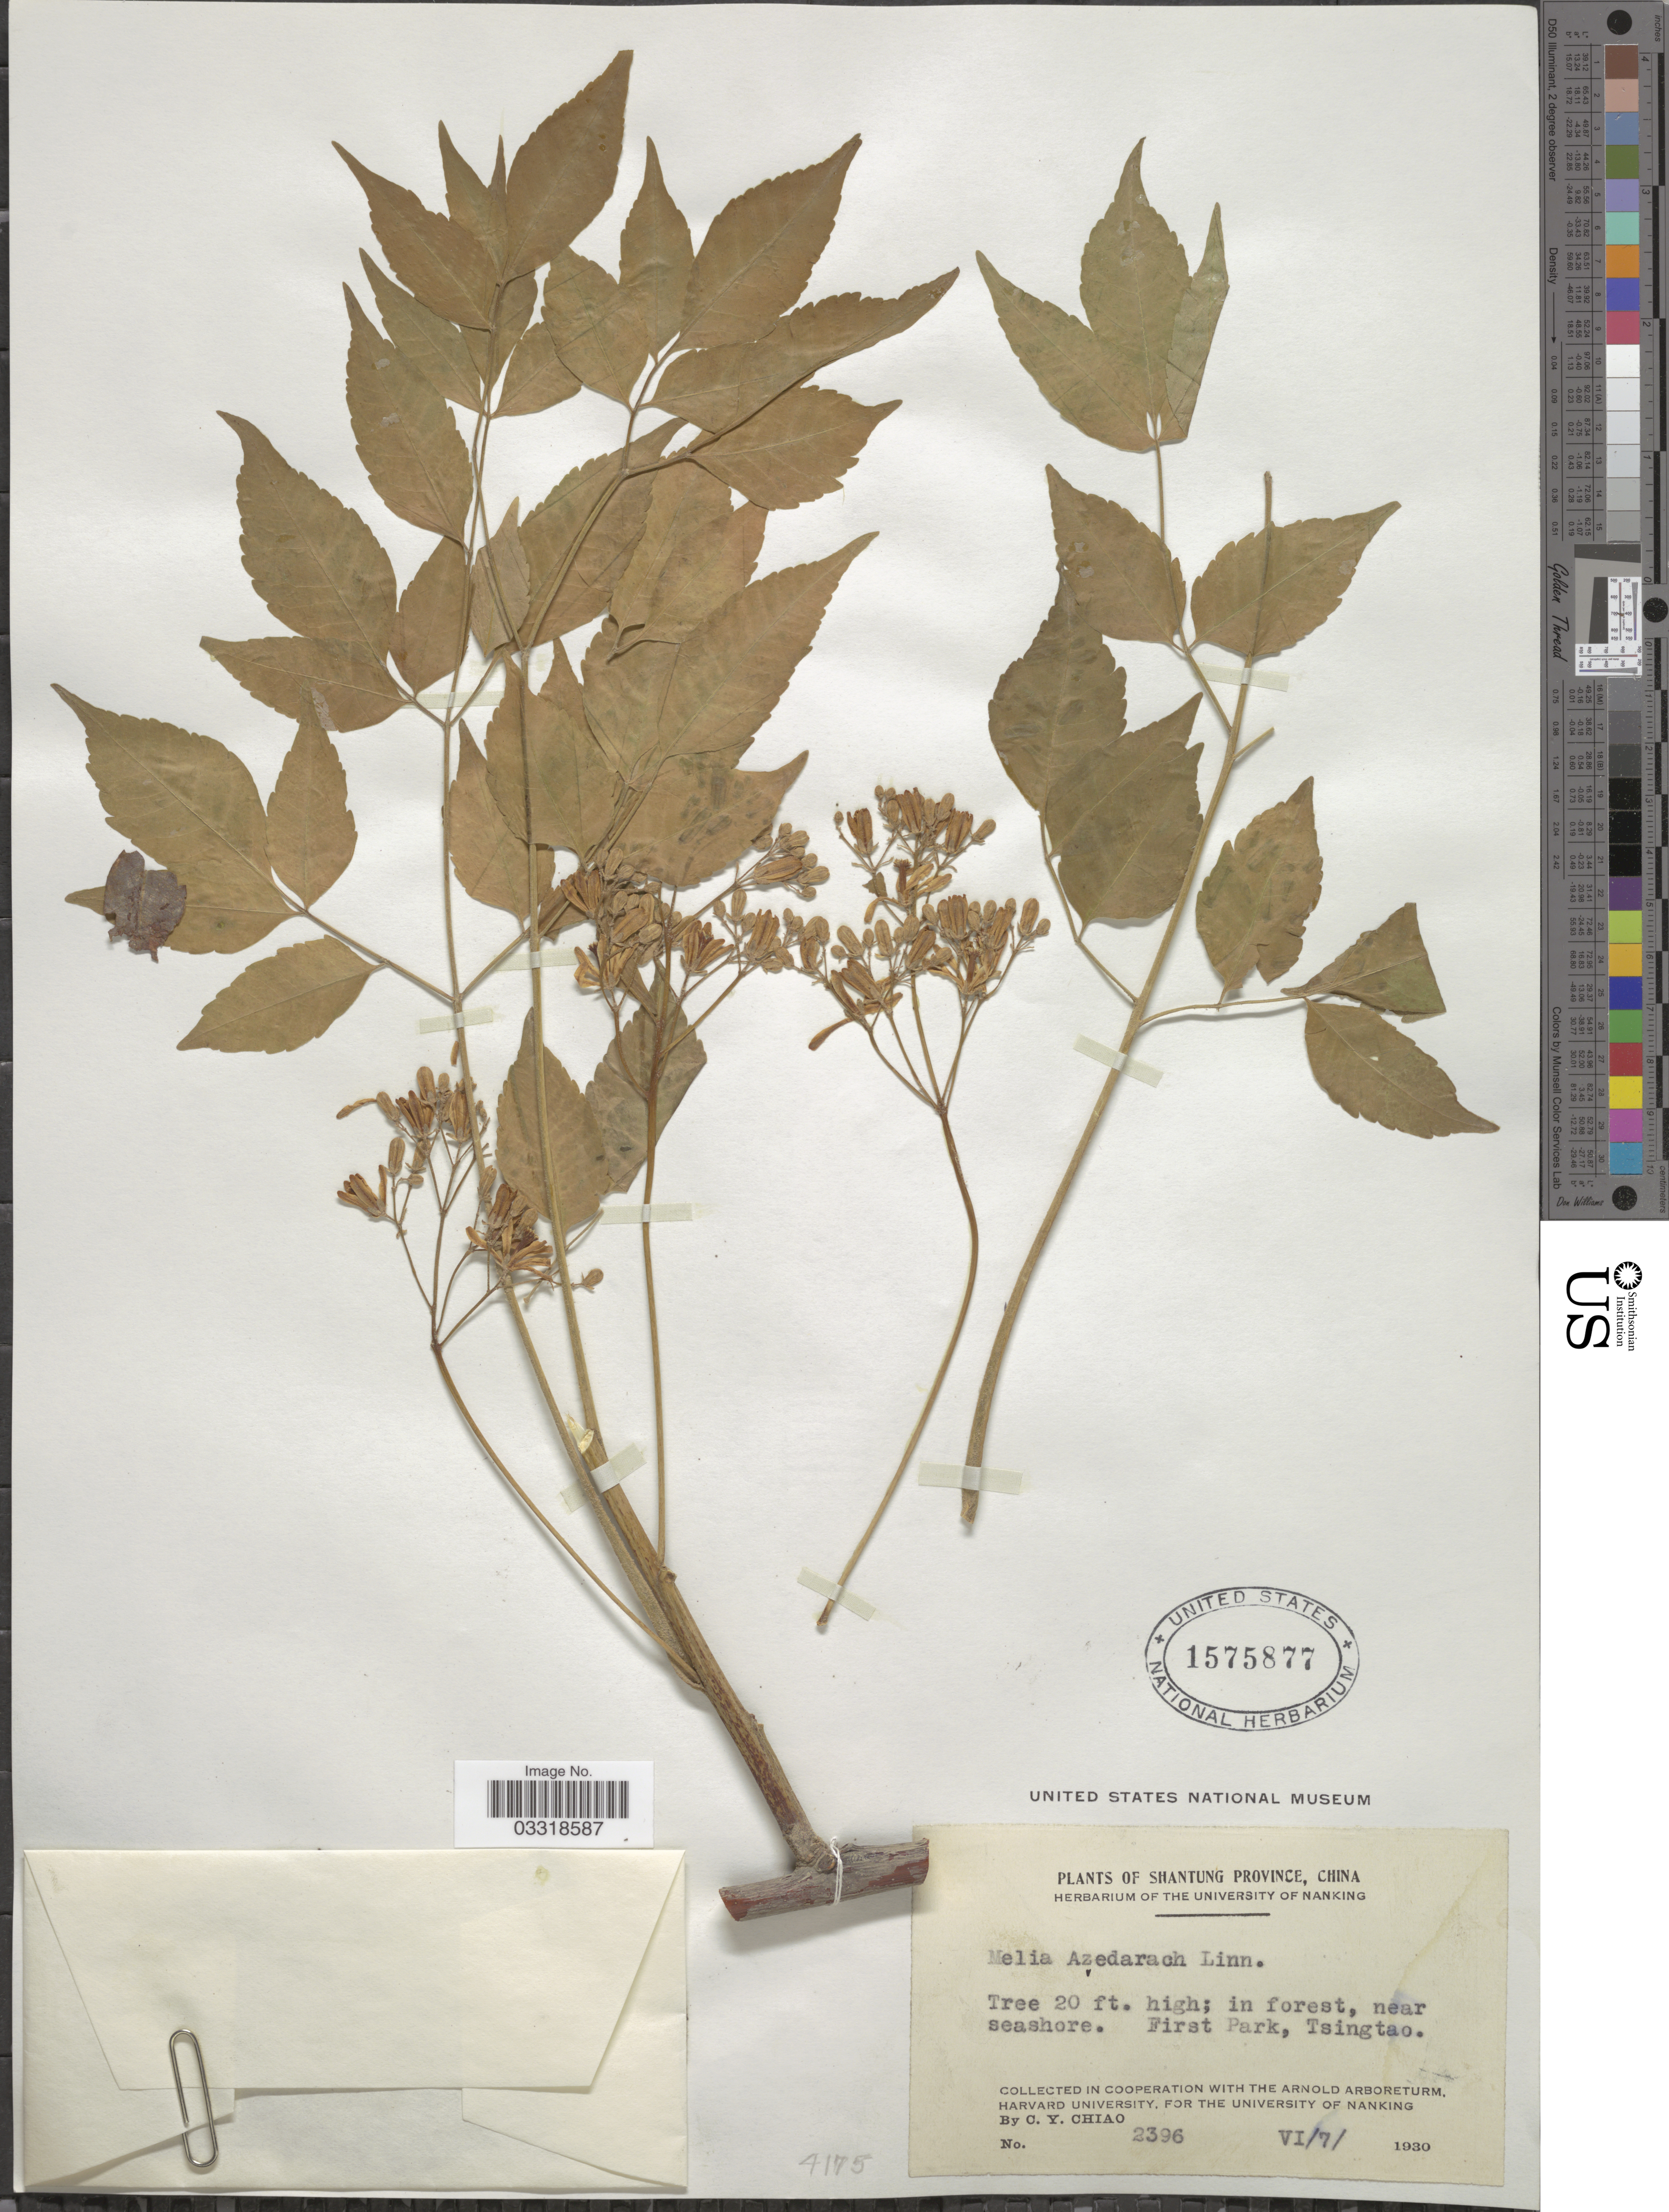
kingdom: Plantae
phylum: Tracheophyta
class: Magnoliopsida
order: Sapindales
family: Meliaceae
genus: Melia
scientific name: Melia azedarach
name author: L.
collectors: C. Y. Chiao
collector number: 2396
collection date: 1930-06-07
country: China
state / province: Shandong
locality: Shantung Province. First Park, Tsingtao.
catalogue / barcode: US 1575877